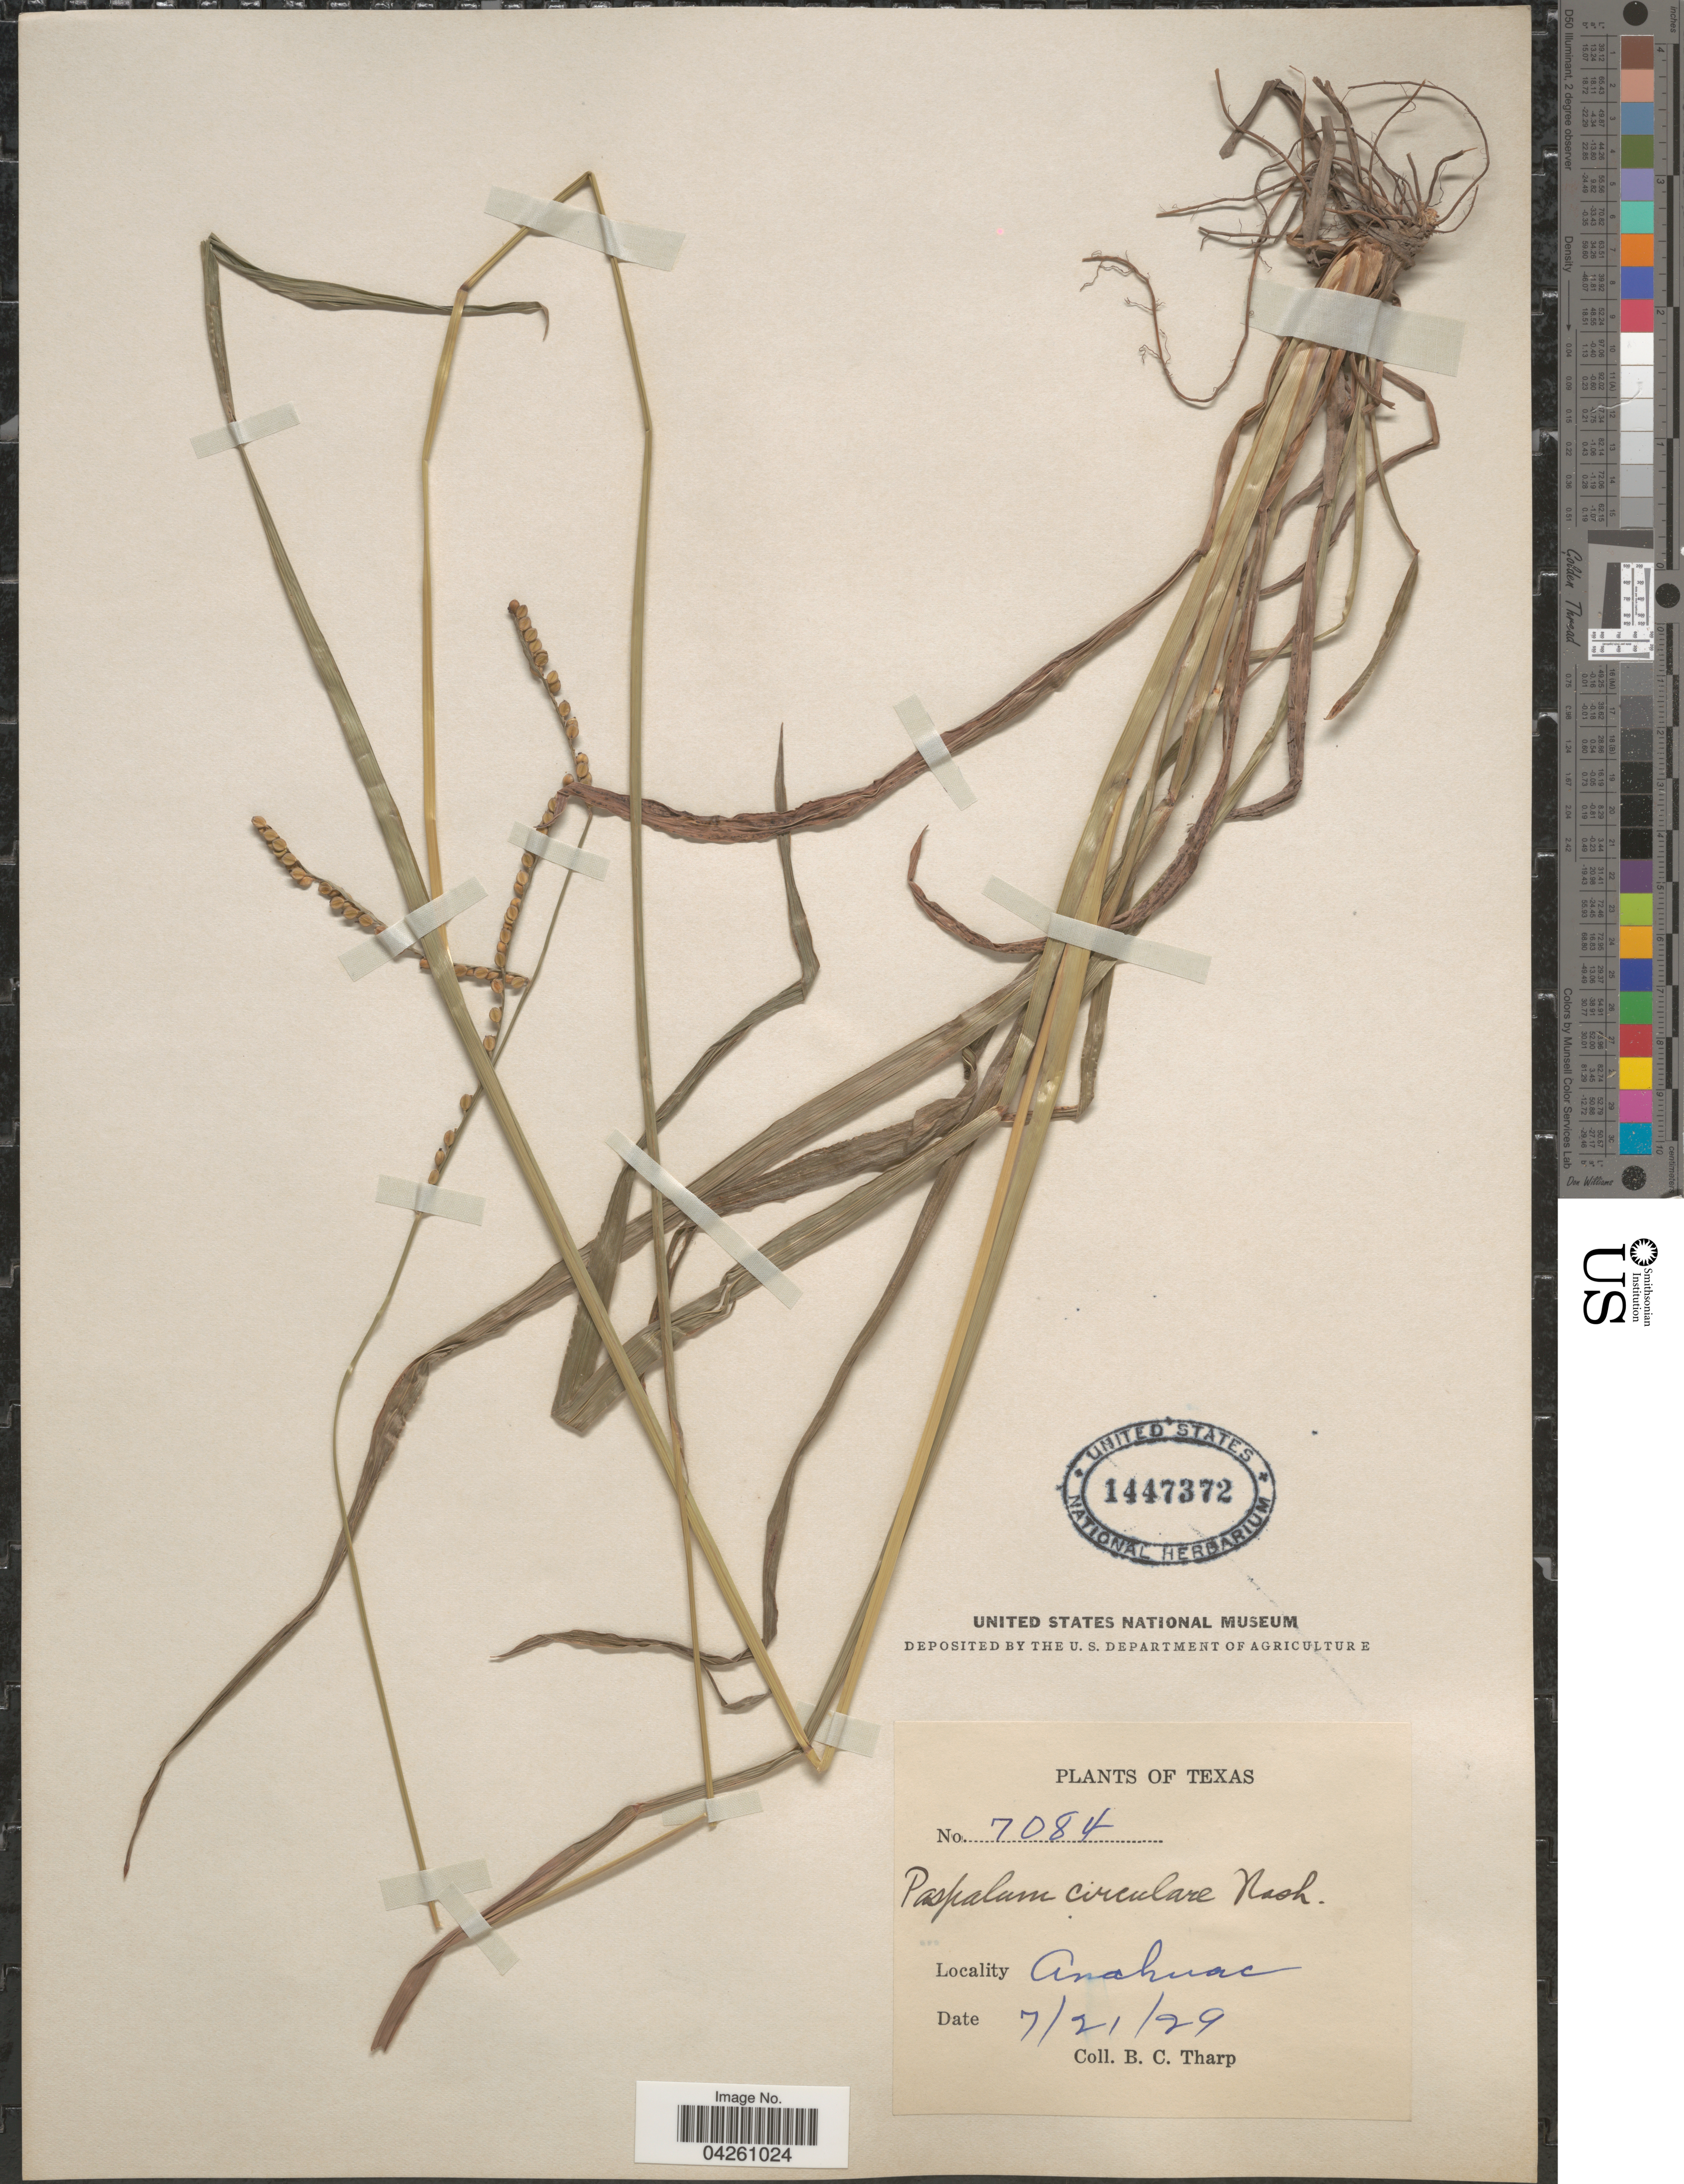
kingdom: Plantae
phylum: Tracheophyta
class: Liliopsida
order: Poales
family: Poaceae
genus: Paspalum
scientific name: Paspalum circulare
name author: Nash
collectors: B. C. Tharp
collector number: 7084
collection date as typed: Transcribed d/m/y: 21/7/29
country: United States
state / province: Texas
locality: Anahuac.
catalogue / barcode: US 1447372